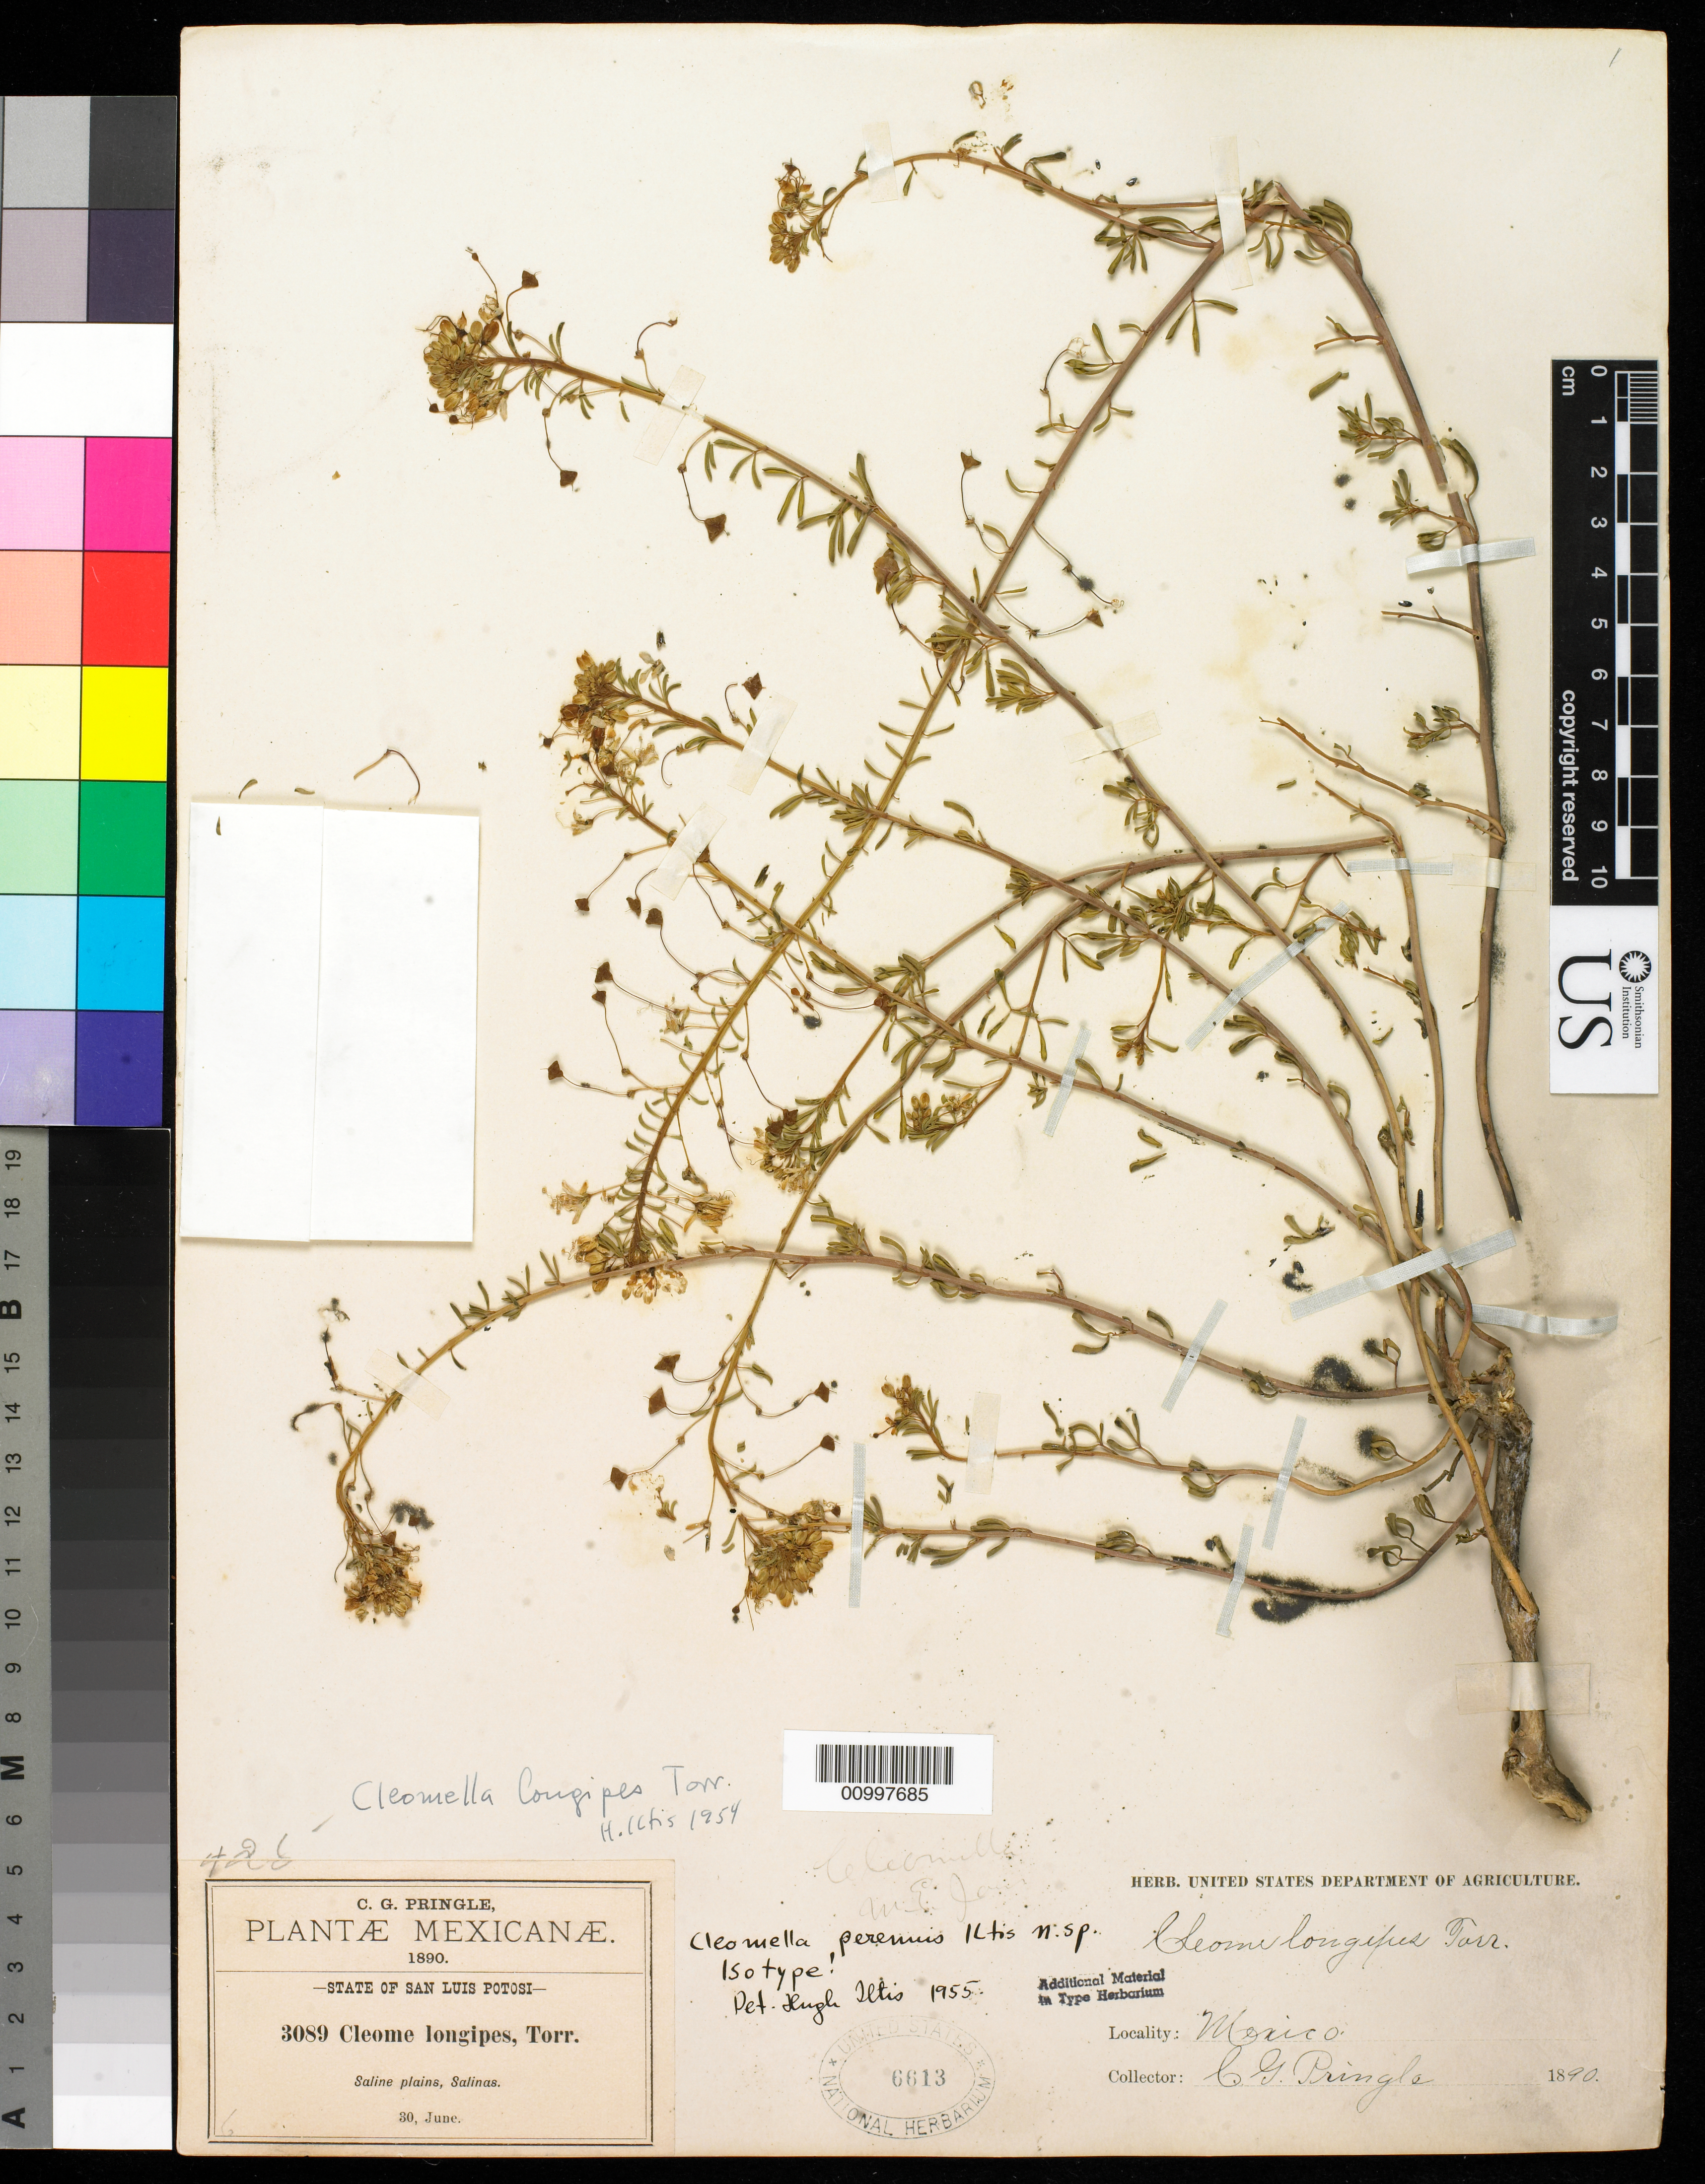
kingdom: Plantae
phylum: Tracheophyta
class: Magnoliopsida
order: Brassicales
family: Cleomaceae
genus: Cleomella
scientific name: Cleomella perennis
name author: Iltis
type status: Isotype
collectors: C. G. Pringle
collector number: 3089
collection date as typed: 30 Jun 1890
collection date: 1890-06-30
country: Mexico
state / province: San Luis Potosí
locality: Saline plains, Salinas.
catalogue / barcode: US 6613